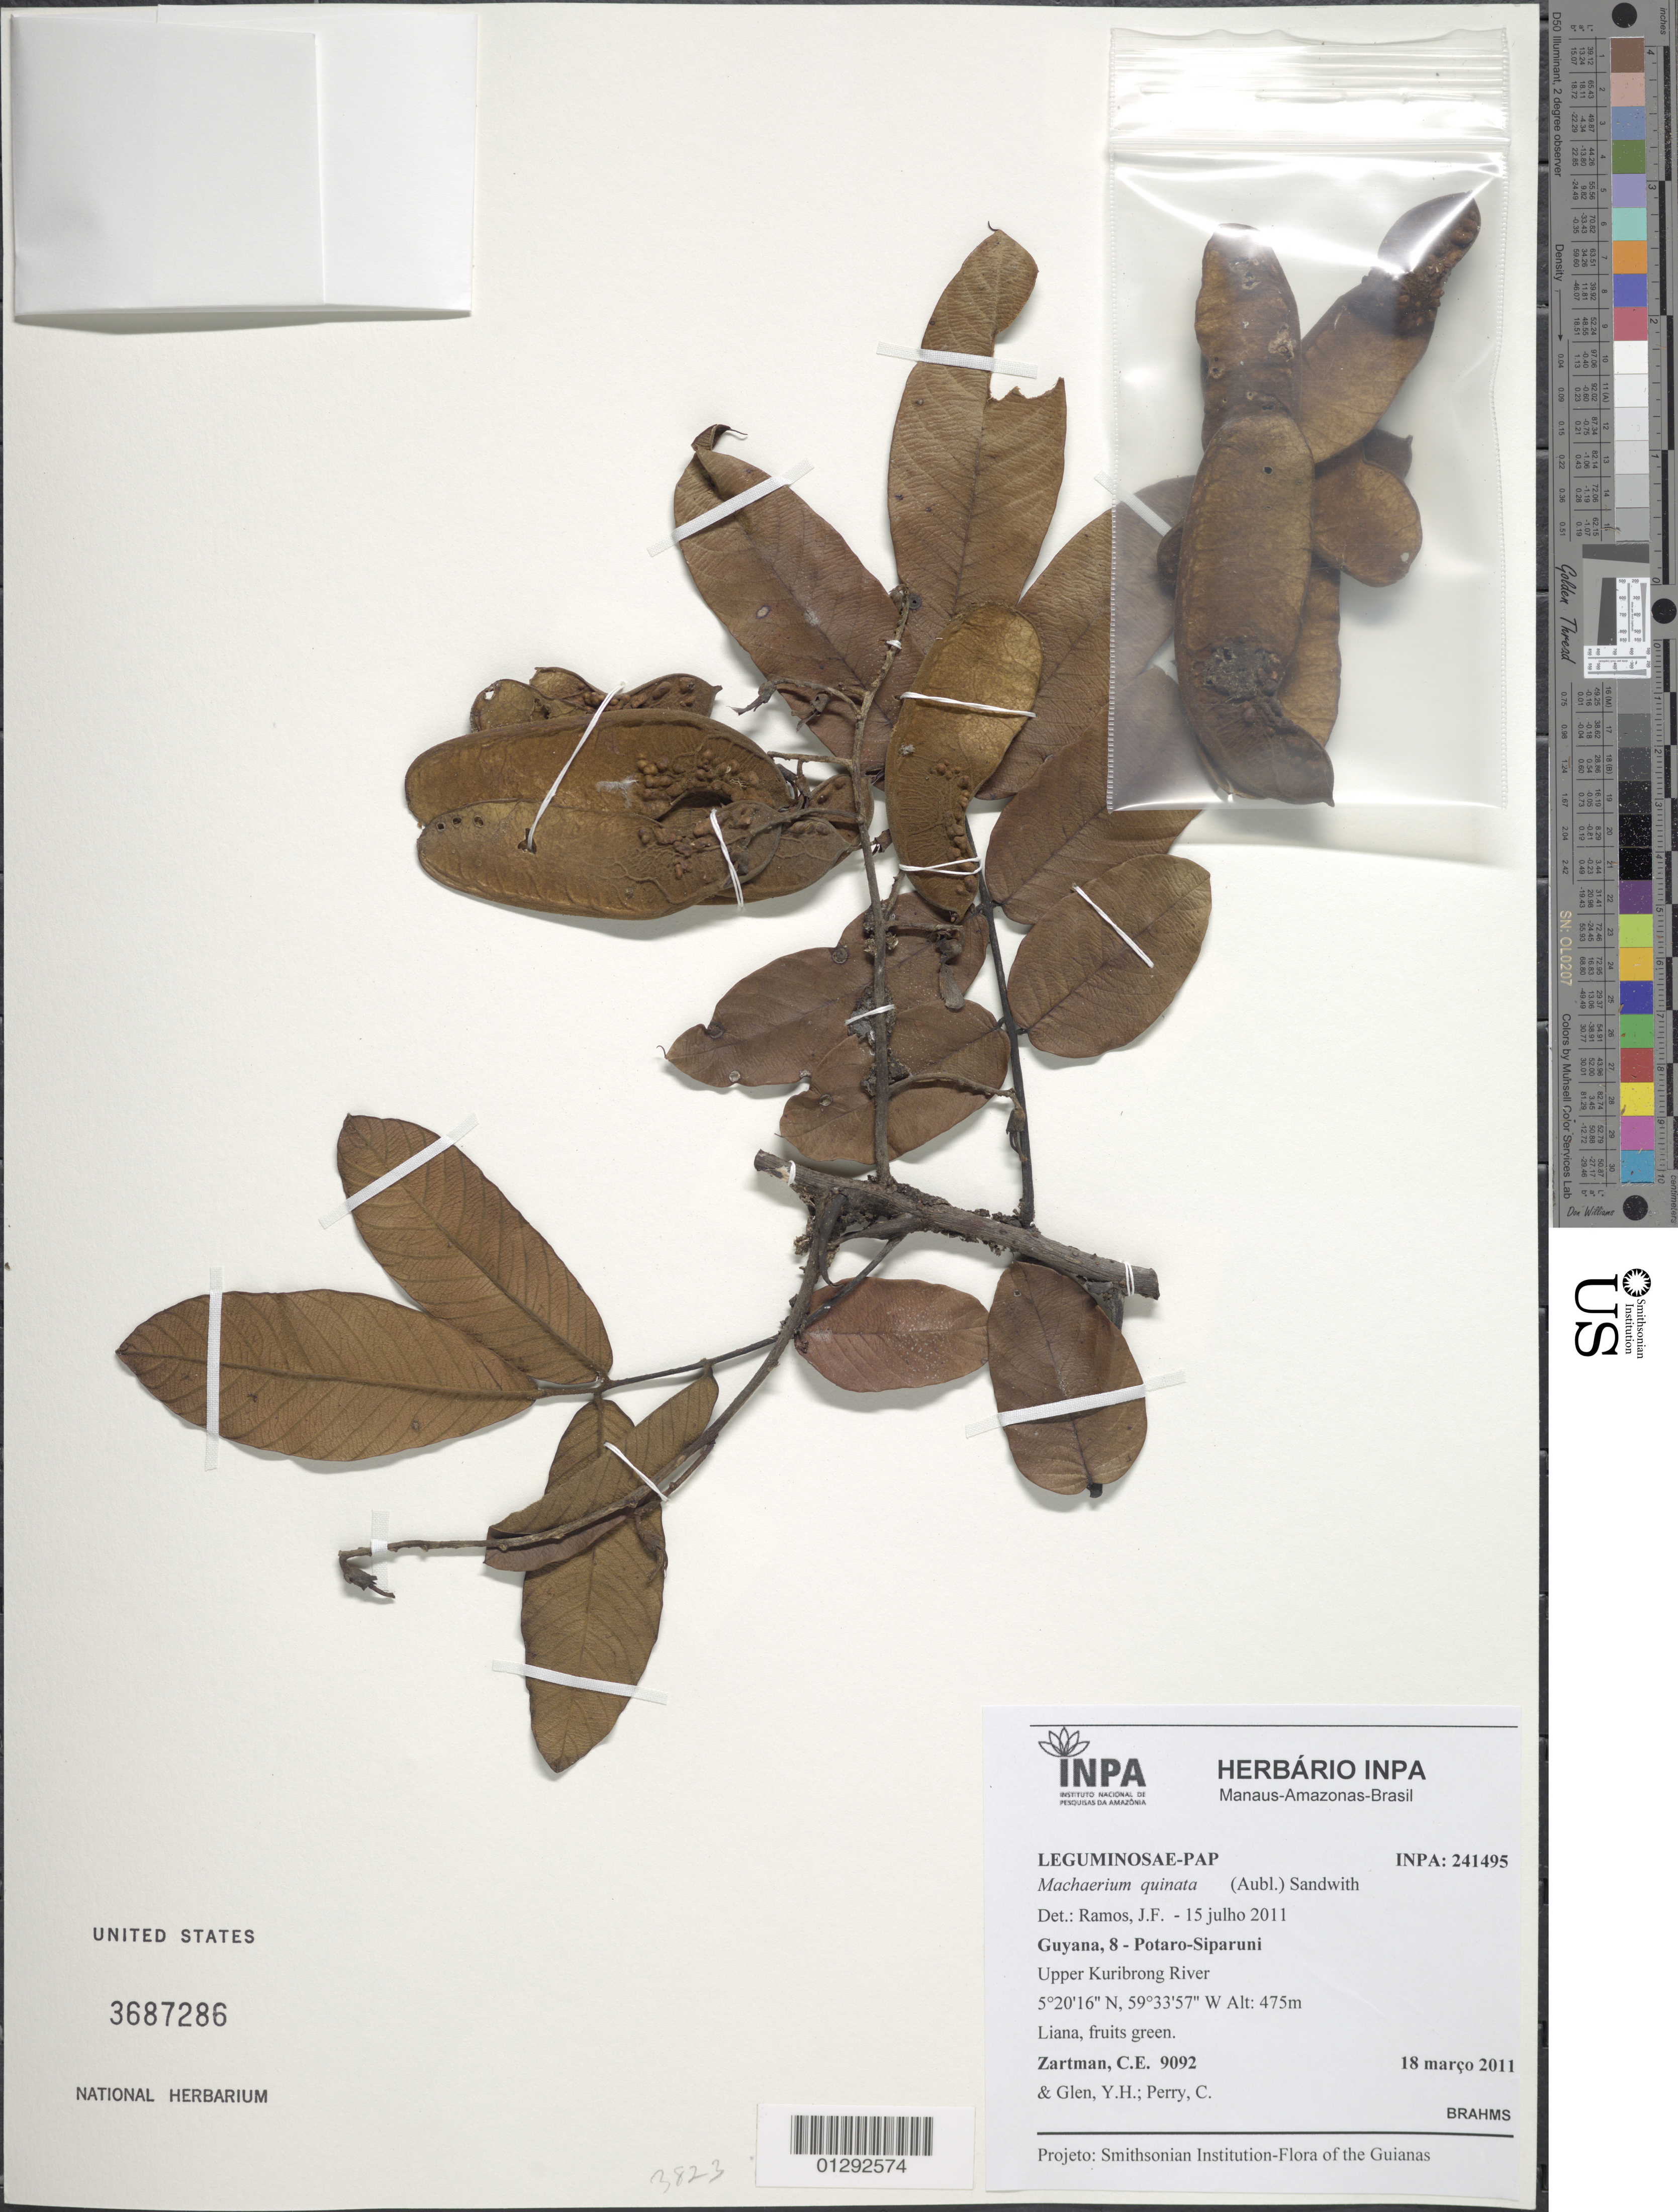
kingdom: Plantae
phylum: Tracheophyta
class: Magnoliopsida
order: Fabales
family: Fabaceae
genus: Machaerium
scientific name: Machaerium quinatum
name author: (Aubl.) Sandwith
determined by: Ramos, J. F.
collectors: C. Zartman, Y. Glen & C. Perry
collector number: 9092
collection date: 2011-03-18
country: Guyana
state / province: Potaro-Siparuni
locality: Upper Kuribrong River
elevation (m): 475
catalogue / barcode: US 3687286